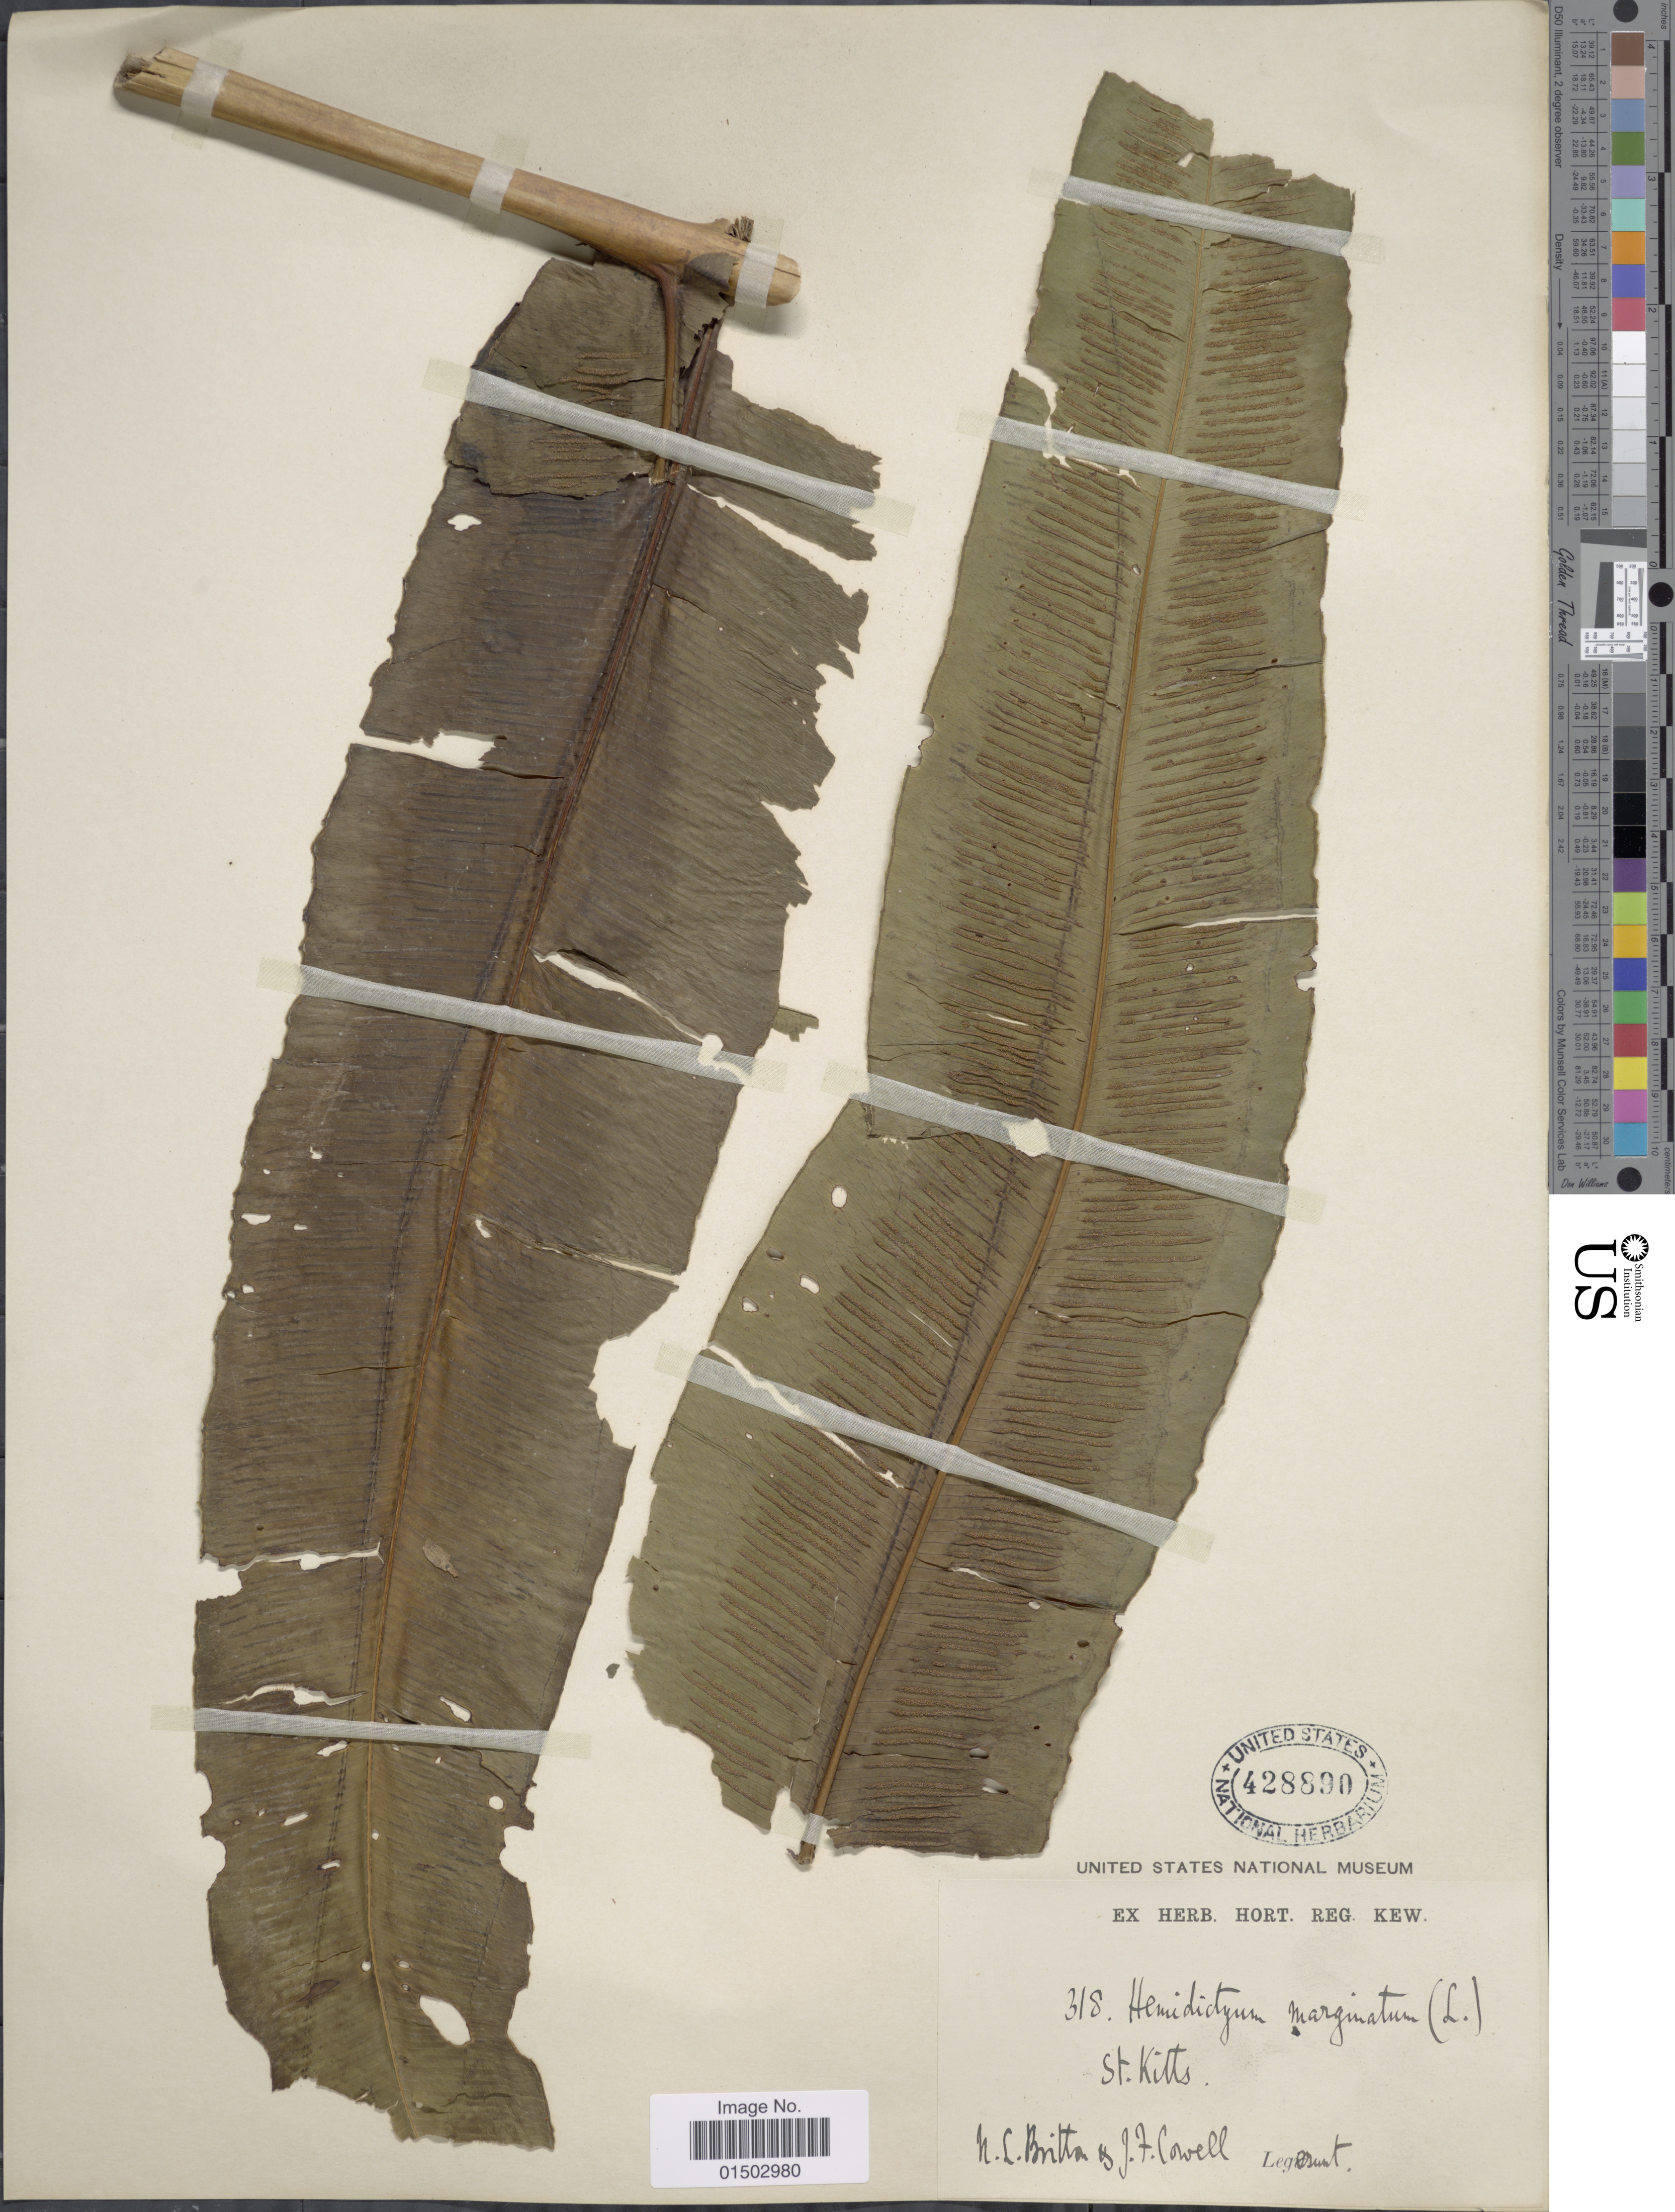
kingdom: Plantae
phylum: Tracheophyta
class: Polypodiopsida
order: Polypodiales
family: Hemidictyaceae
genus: Hemidictyum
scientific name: Hemidictyum marginatum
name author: (L.) C. Presl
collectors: N. Britton & J. F. Cowell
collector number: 318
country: St. Christopher-Nevis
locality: St. Kitts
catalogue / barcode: US 428890